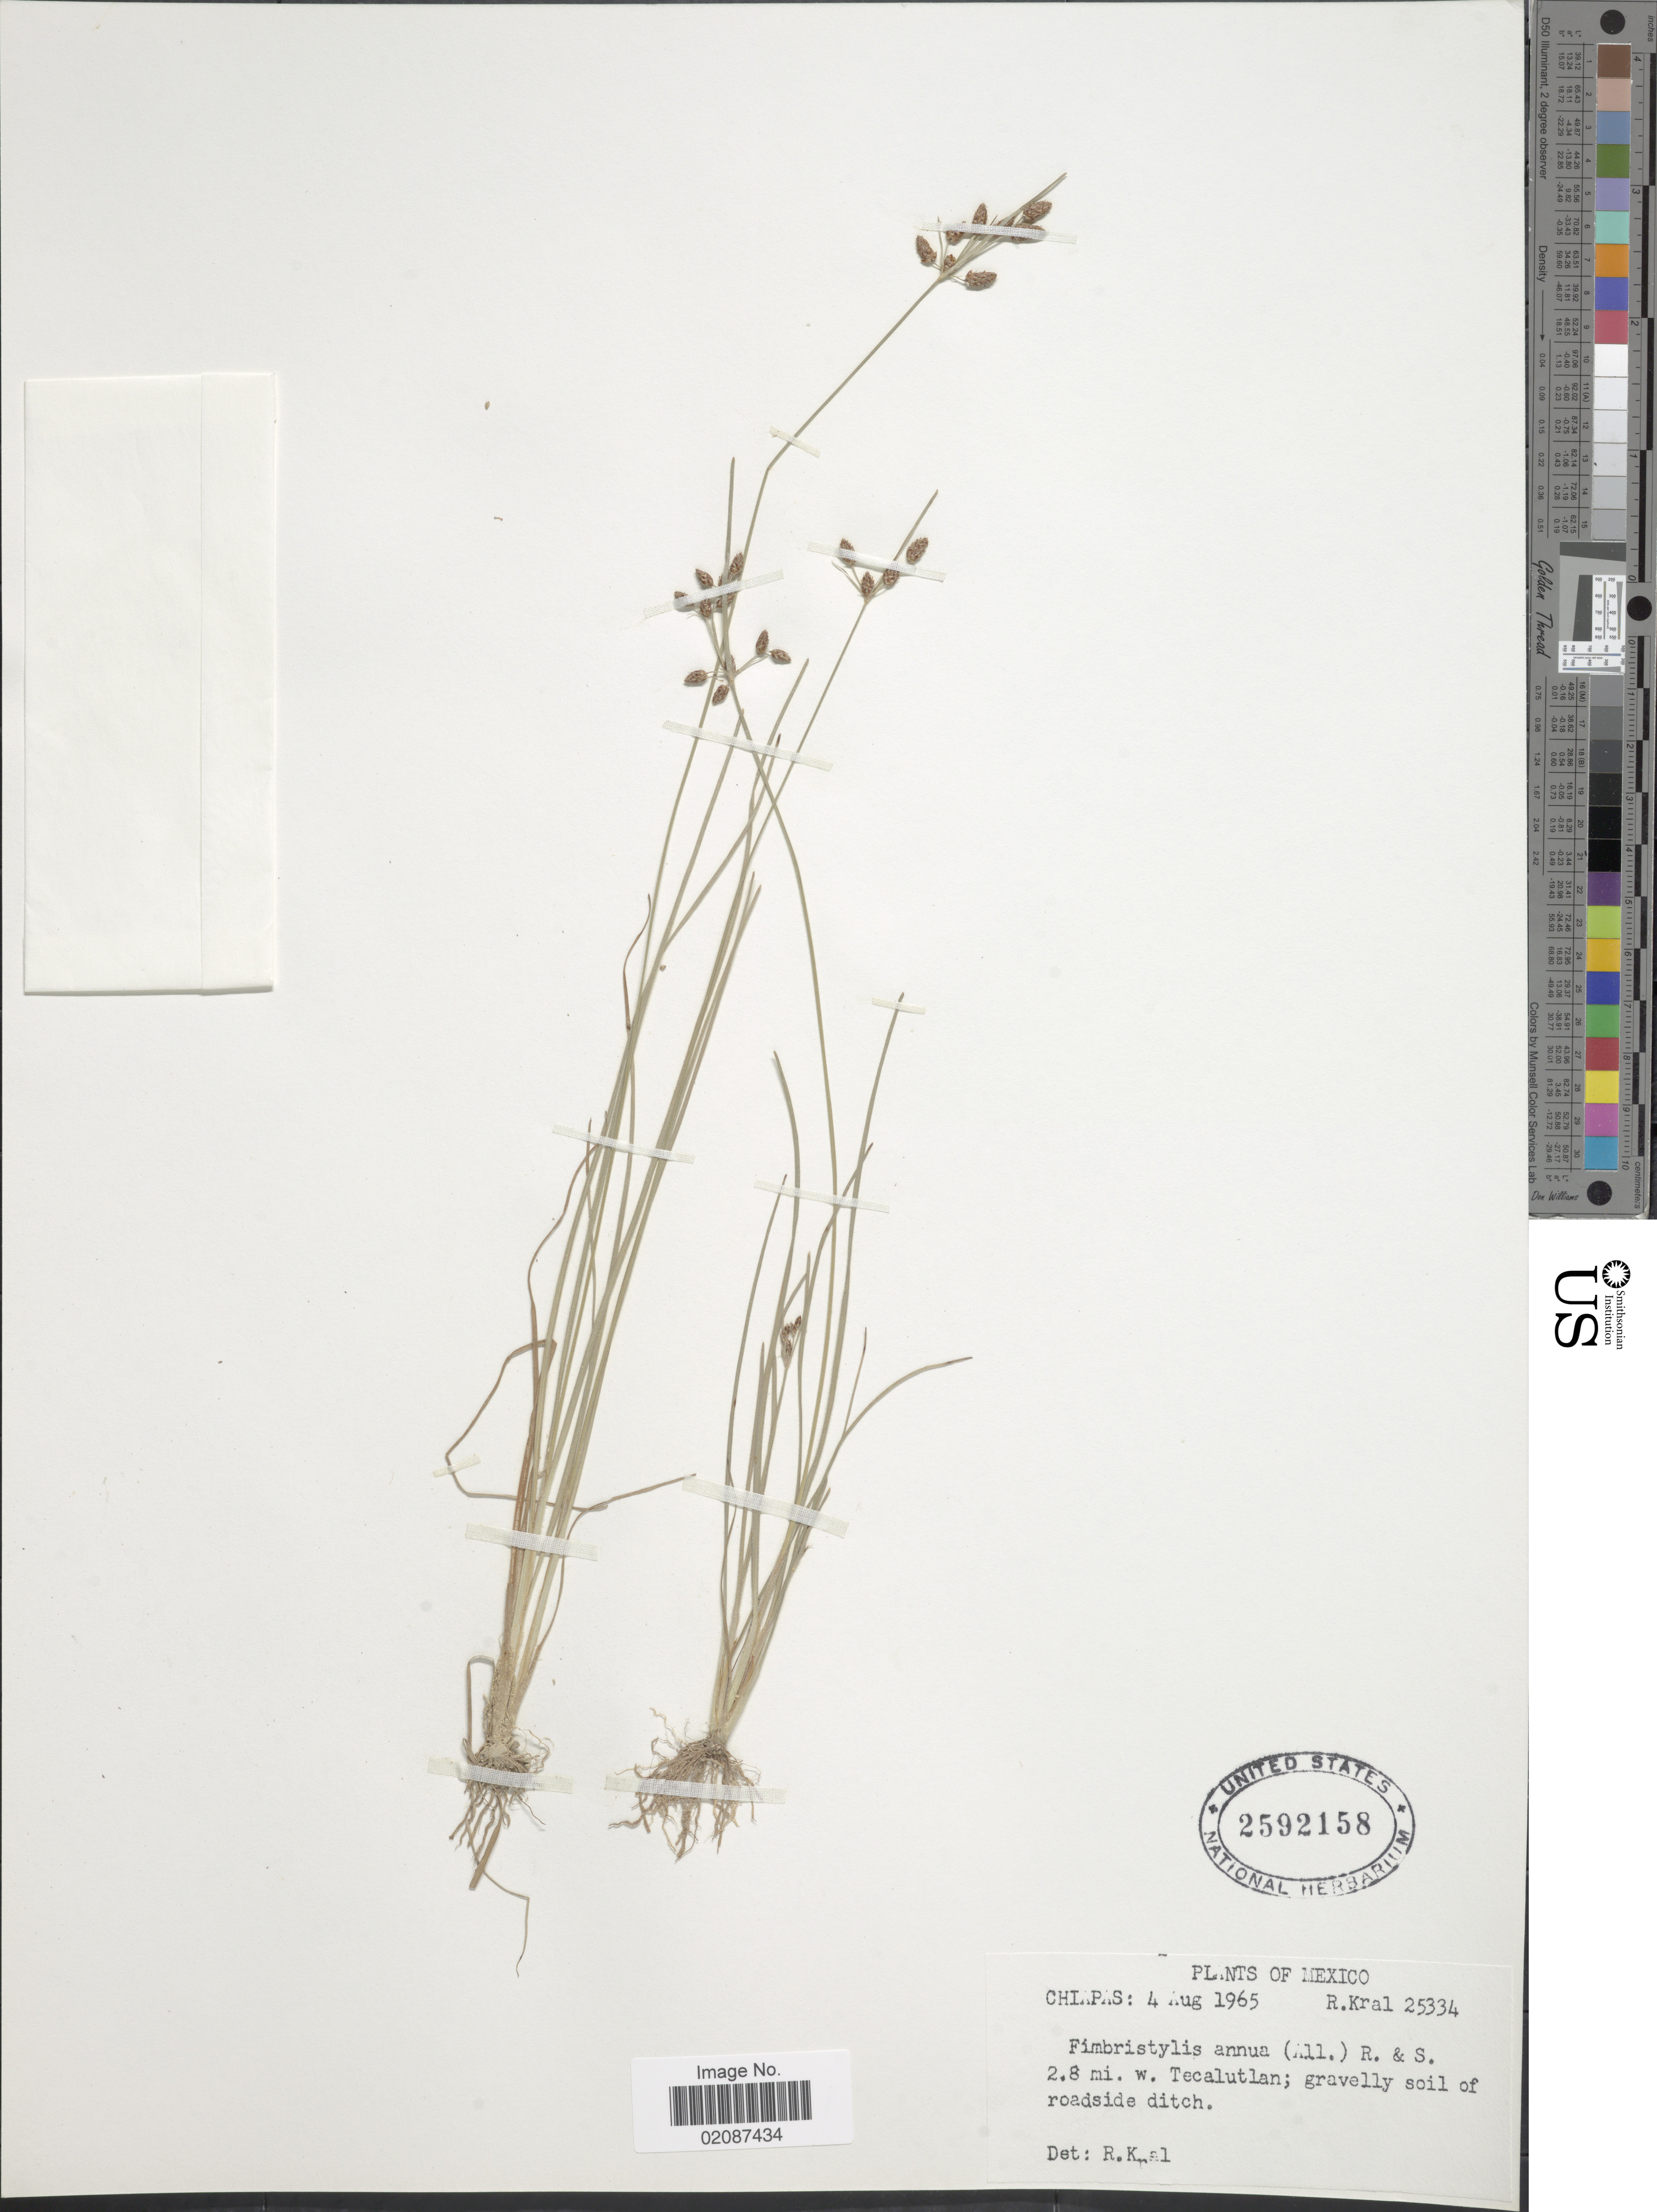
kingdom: Plantae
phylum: Tracheophyta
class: Liliopsida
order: Poales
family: Cyperaceae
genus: Fimbristylis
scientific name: Fimbristylis annua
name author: (All.) Roem. & Schult.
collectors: R. Kral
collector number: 25334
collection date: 1965-08-04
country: Mexico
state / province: Chiapas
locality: Chiapas, 2.8 mi. w. Tecalutlan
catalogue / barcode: US 2592158